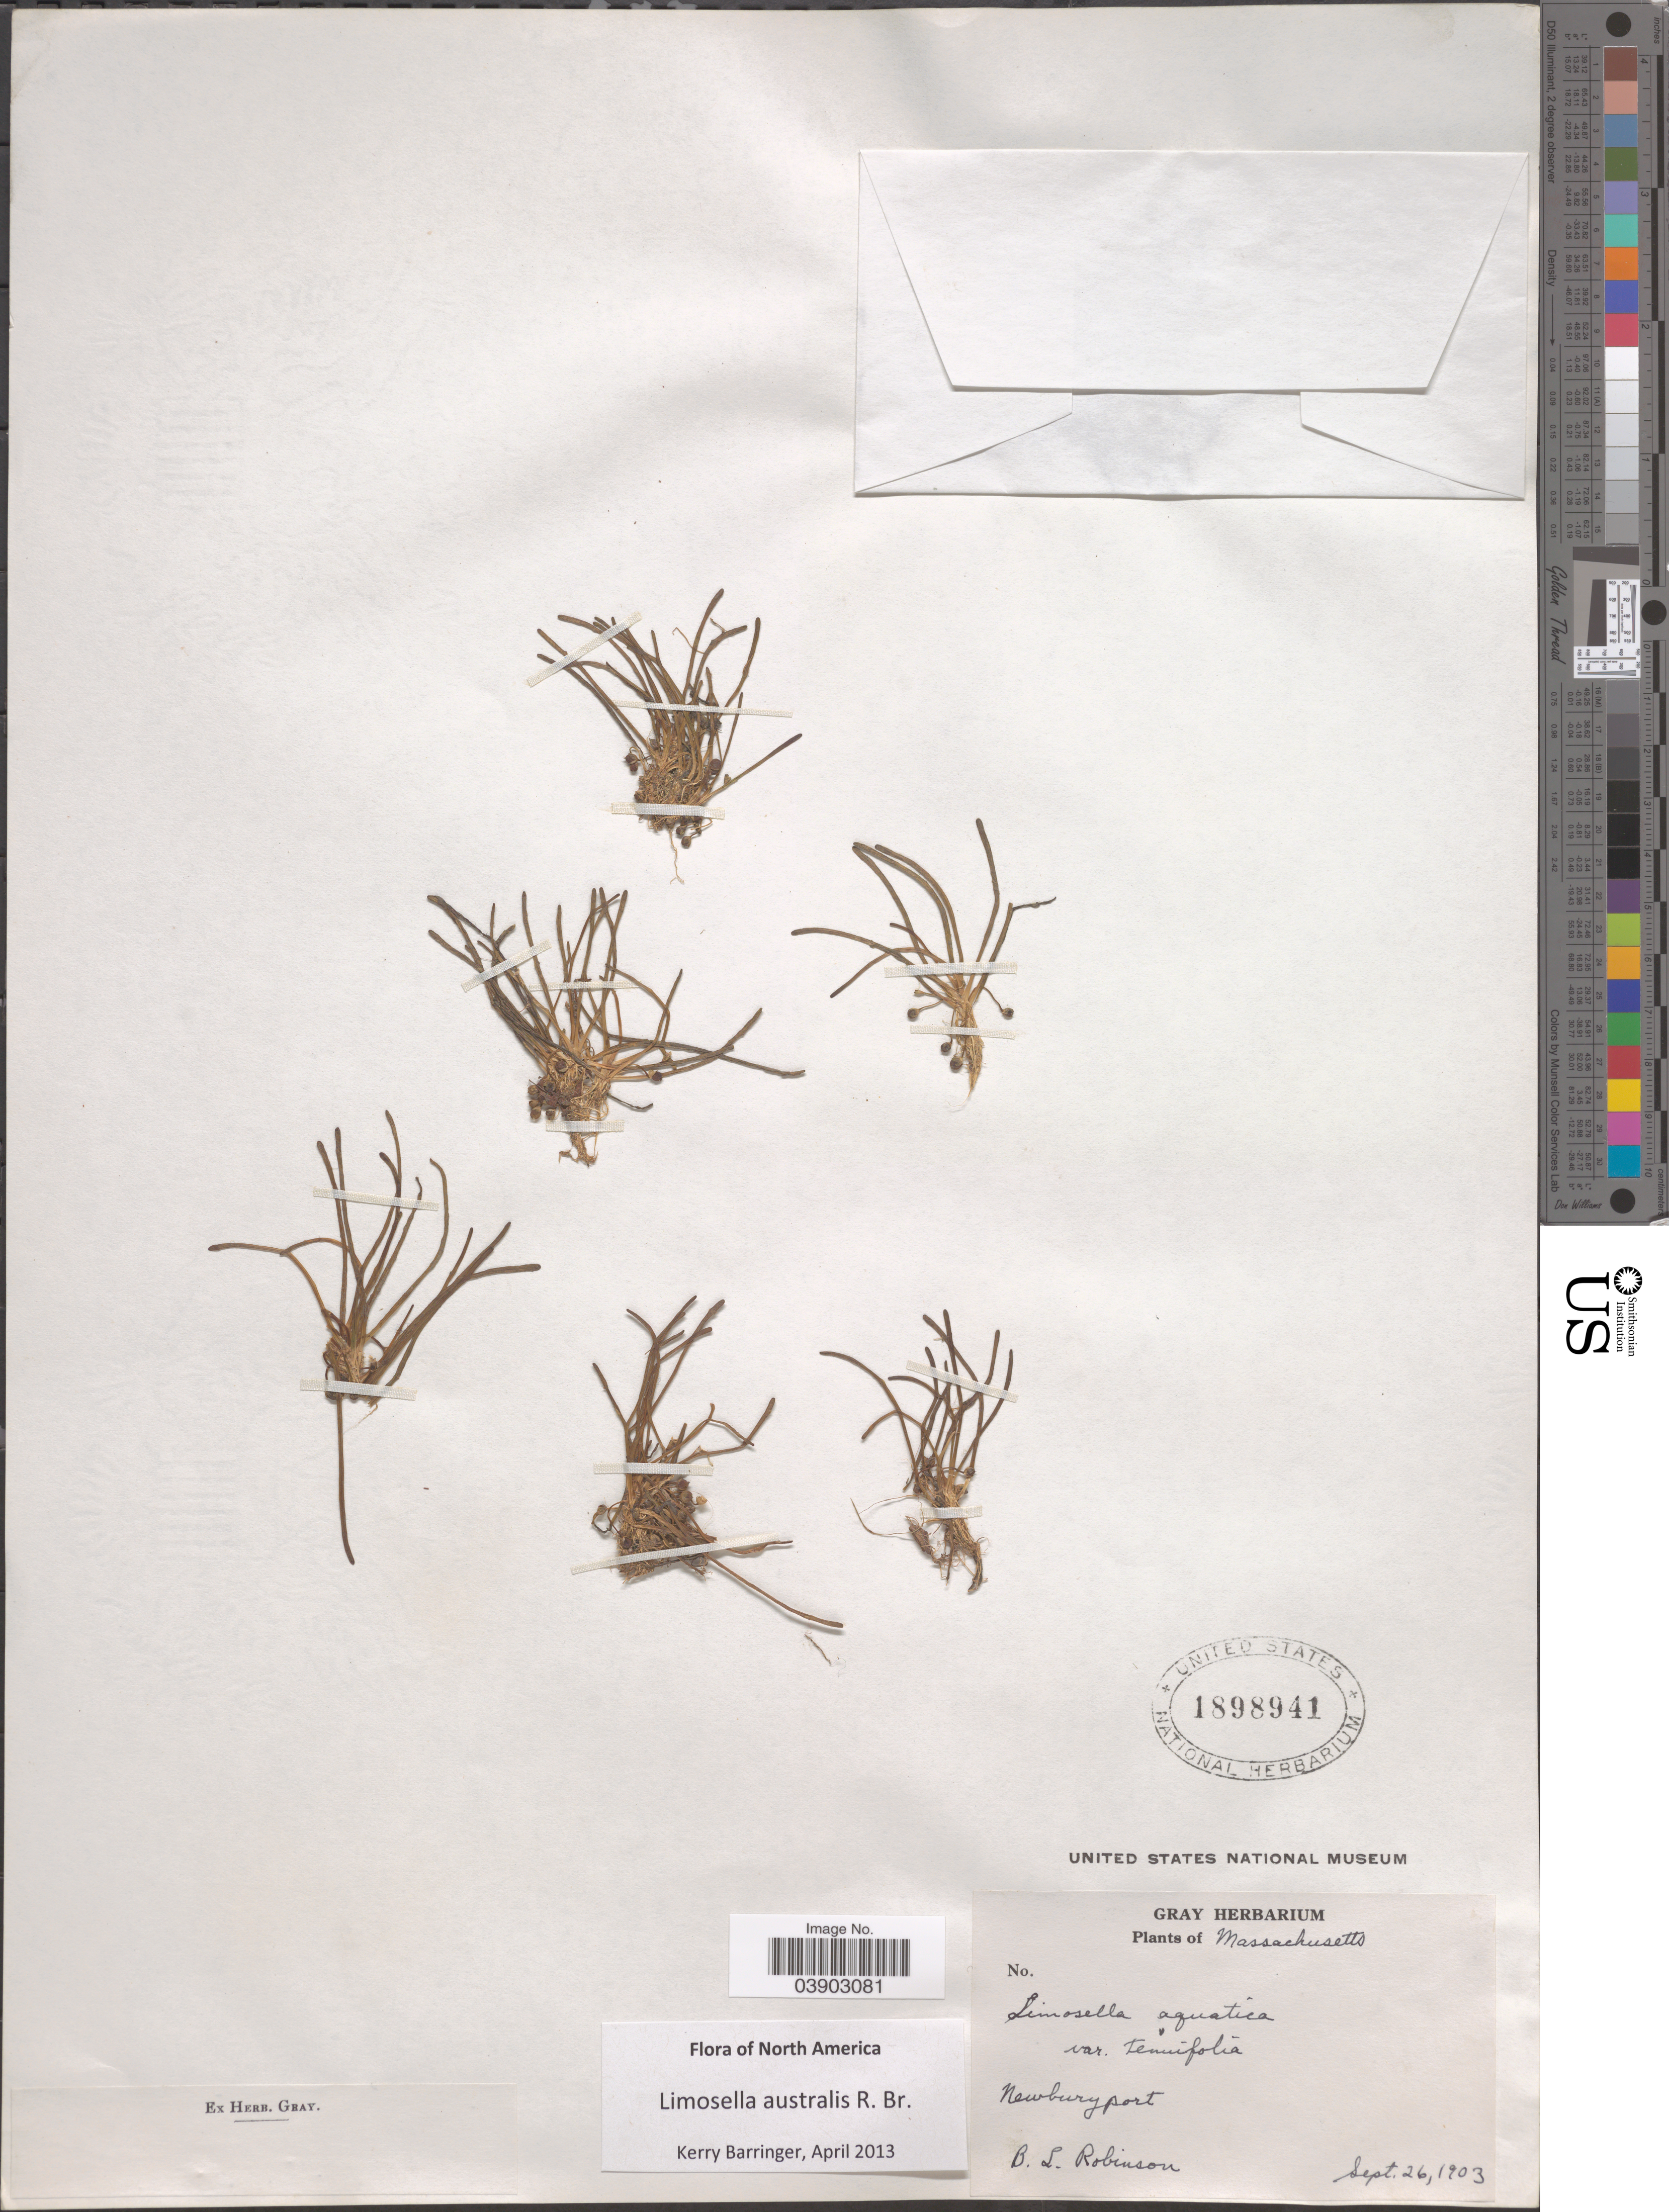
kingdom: Plantae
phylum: Tracheophyta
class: Magnoliopsida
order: Lamiales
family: Scrophulariaceae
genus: Limosella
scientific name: Limosella australis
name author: R. Br.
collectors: B. L. Robinson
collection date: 1903-09-26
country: United States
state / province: Massachusetts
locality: Newburyport.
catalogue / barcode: US 1898941